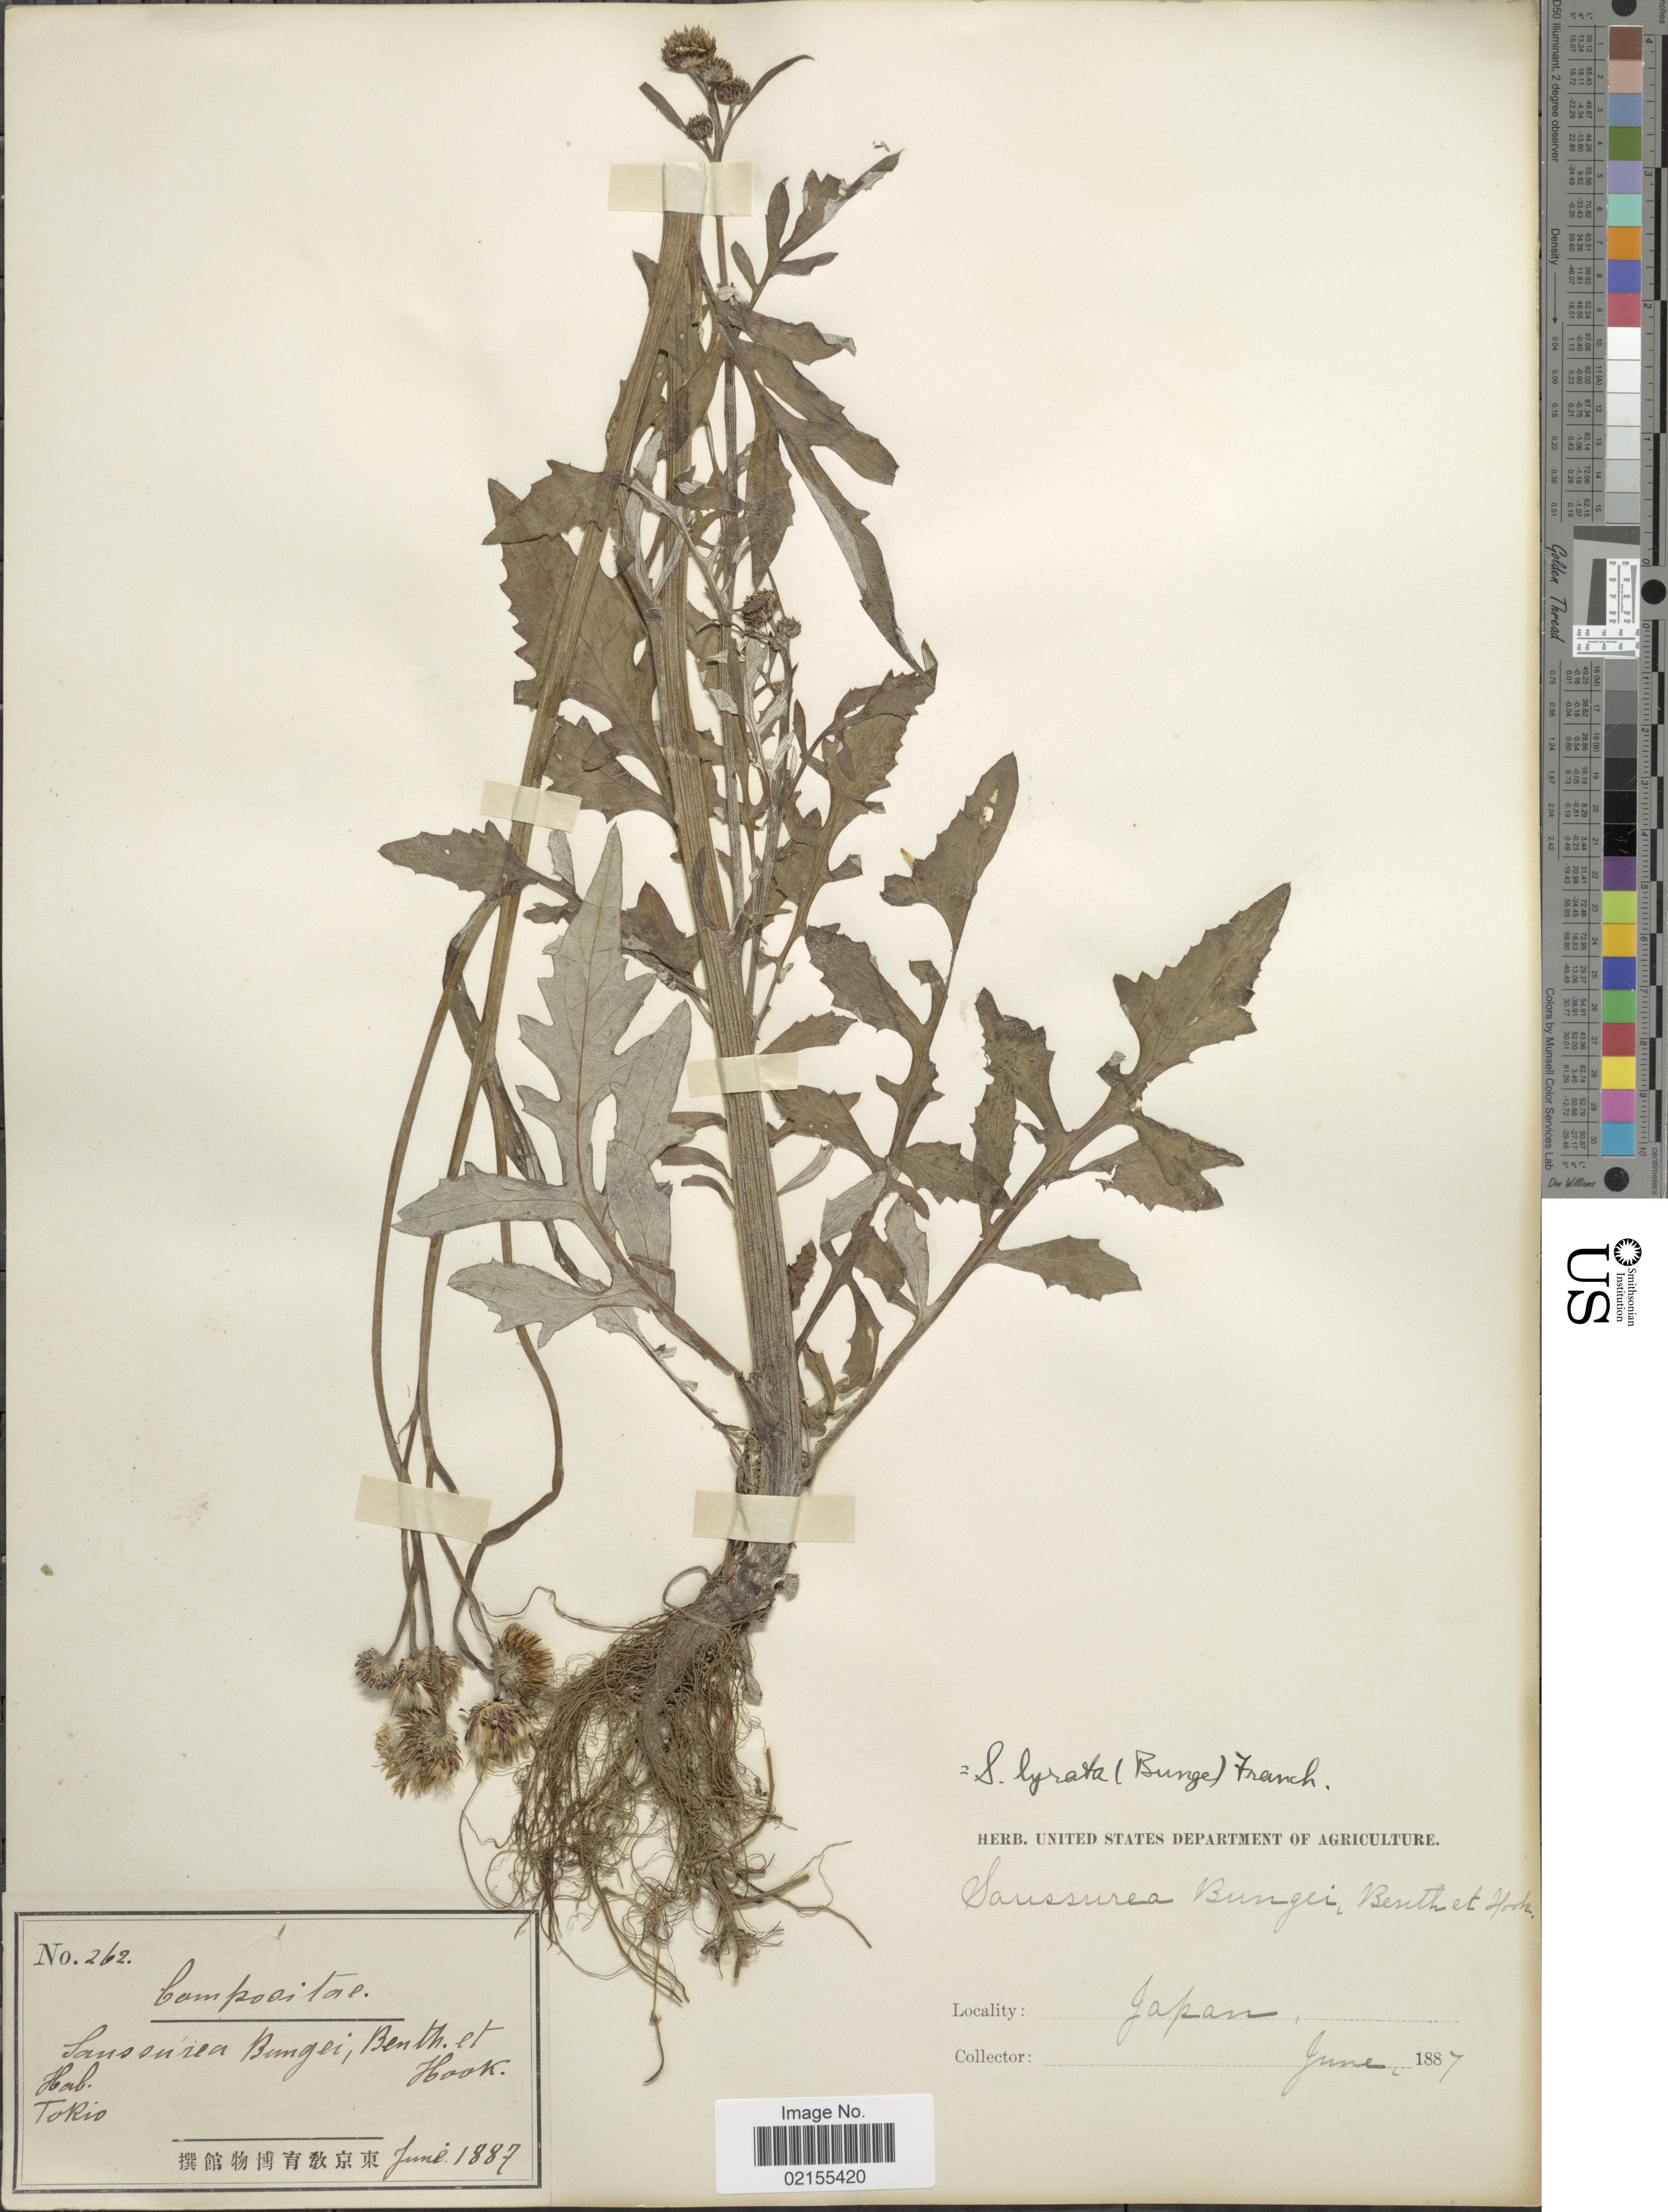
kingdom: Plantae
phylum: Tracheophyta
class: Magnoliopsida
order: Asterales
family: Asteraceae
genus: Hemistepta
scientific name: Hemistepta lyrata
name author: Bunge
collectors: ex herb. U. S. Department of Agriculture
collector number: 262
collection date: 1887-06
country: Japan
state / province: Tokyo, Federal City of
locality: Tokio